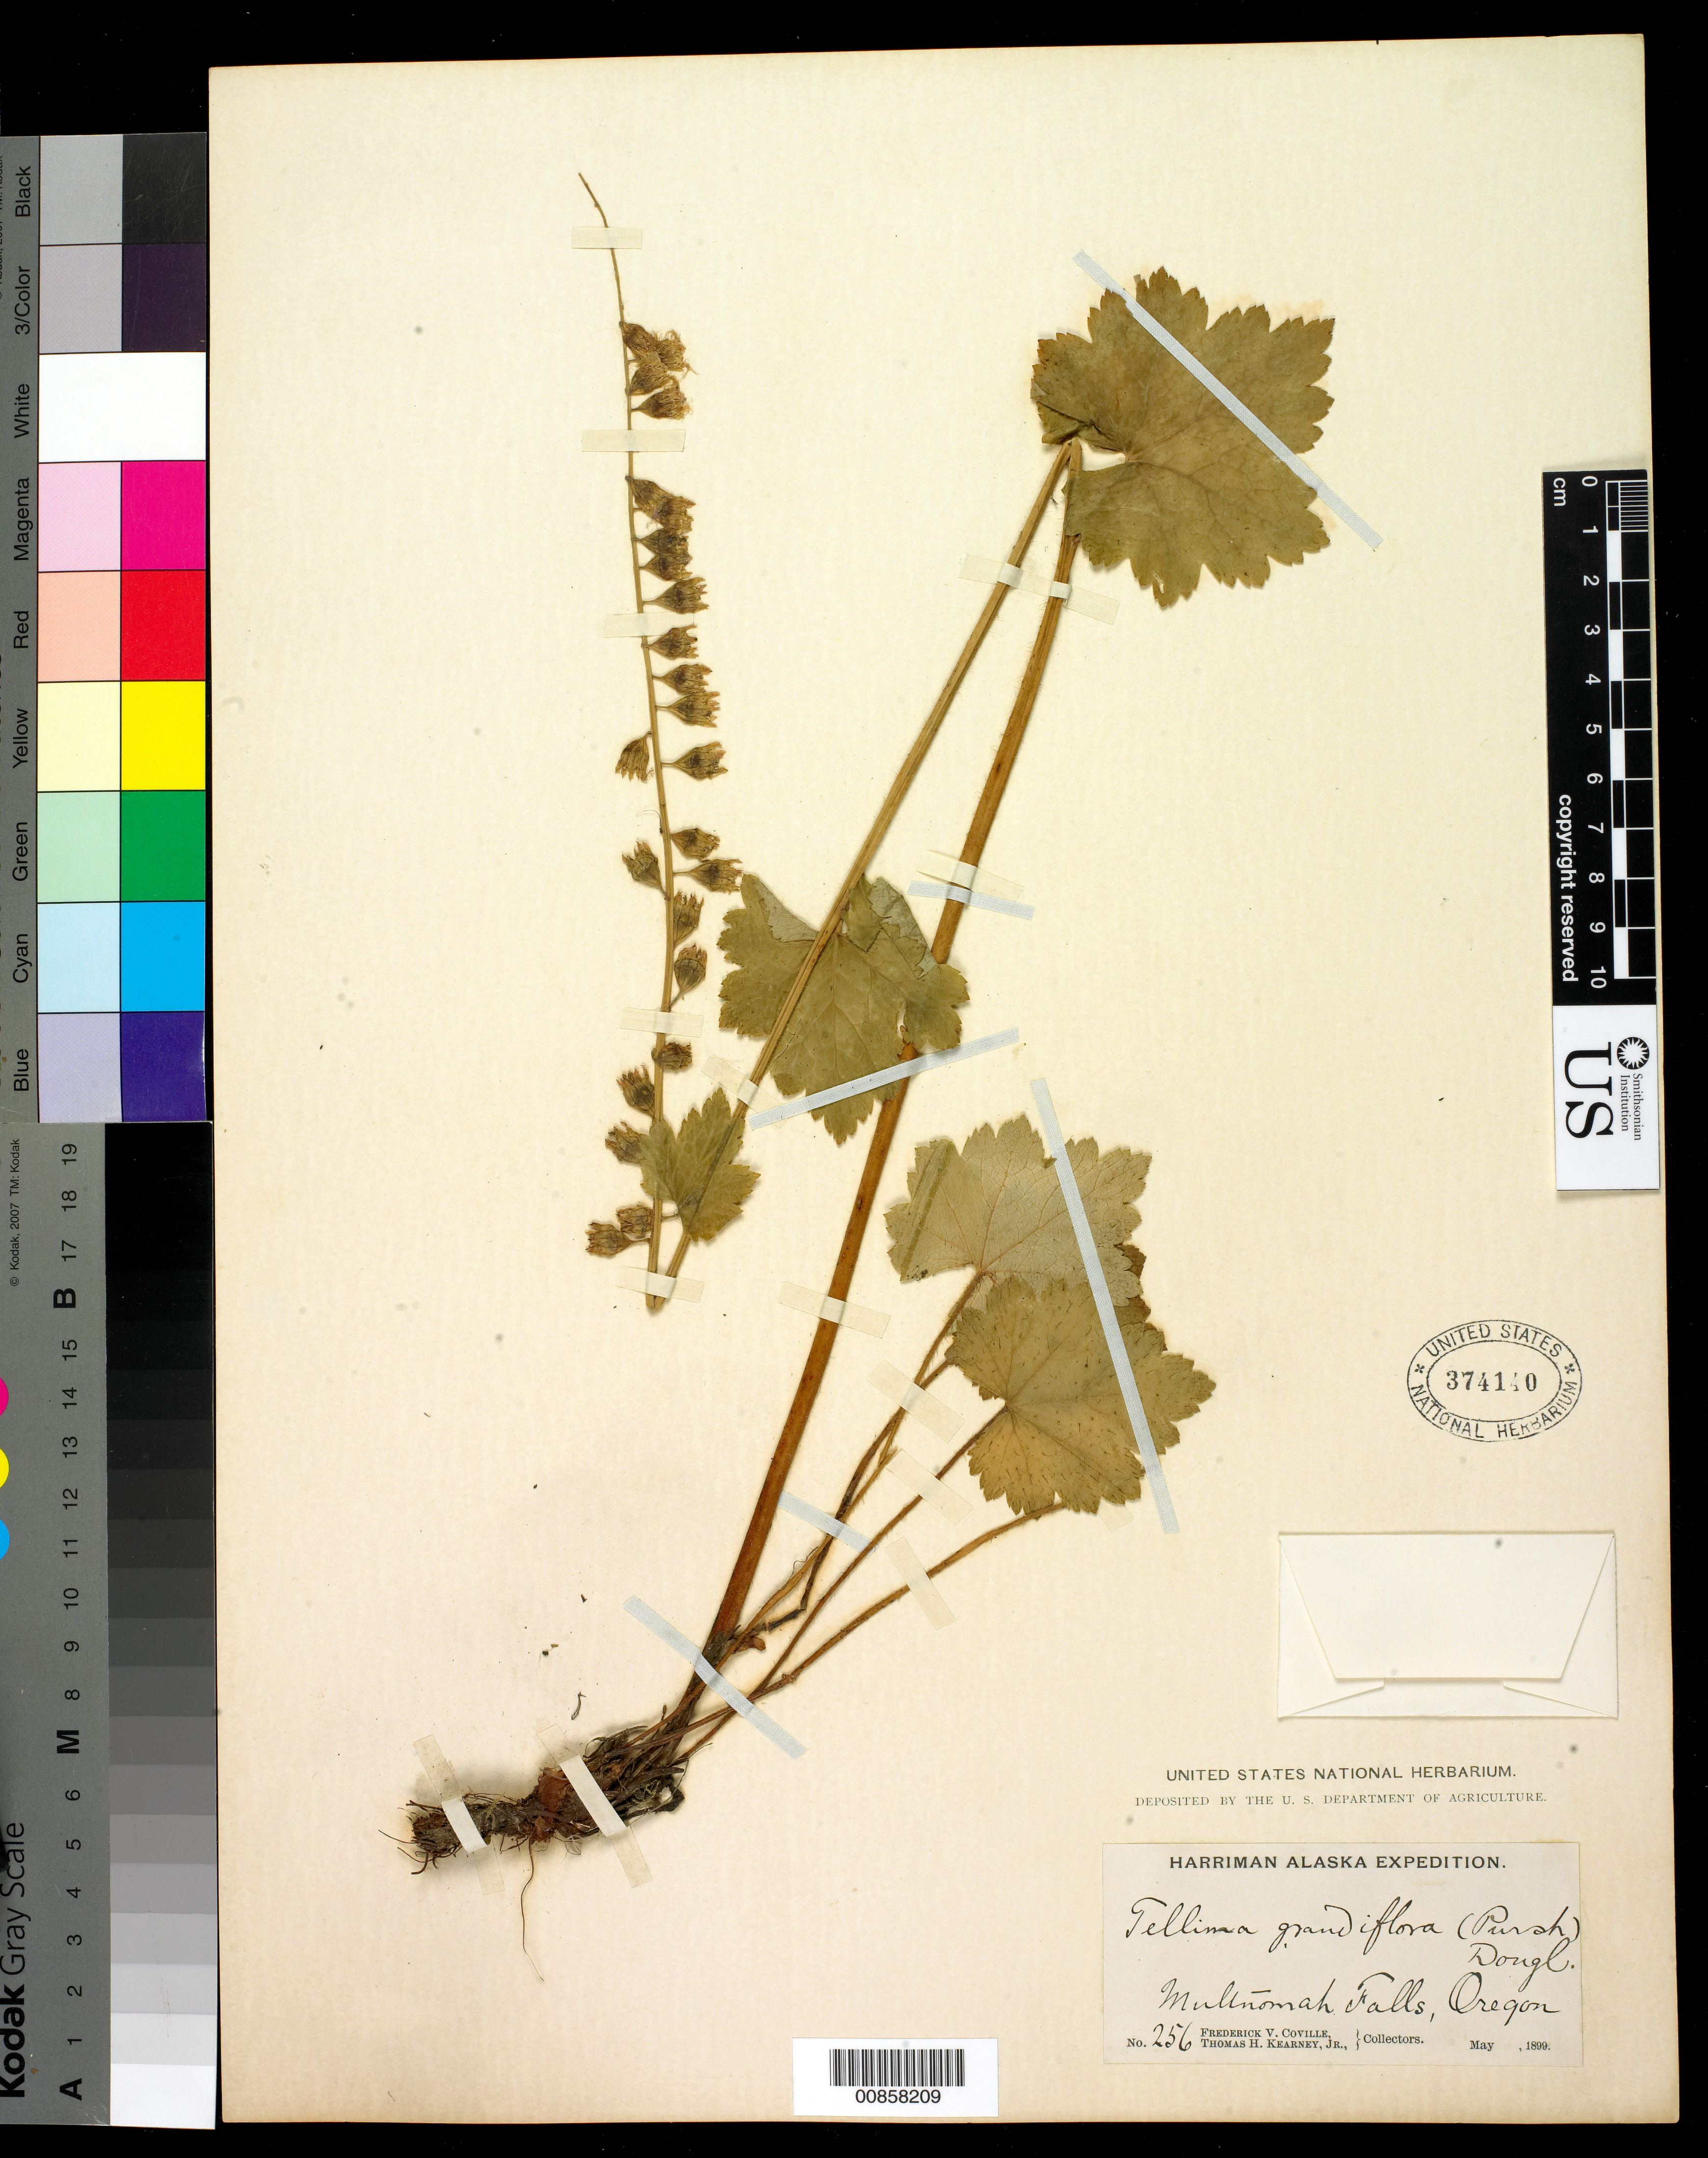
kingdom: Plantae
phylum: Tracheophyta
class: Magnoliopsida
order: Saxifragales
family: Saxifragaceae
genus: Tellima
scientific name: Tellima grandiflora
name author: (Pursh) Douglas ex Lindl.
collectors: F. V. Coville & T. H. Kearney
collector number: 256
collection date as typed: May 1899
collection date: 1899-05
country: United States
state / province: Oregon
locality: Multnomah Falls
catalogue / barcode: US 374140